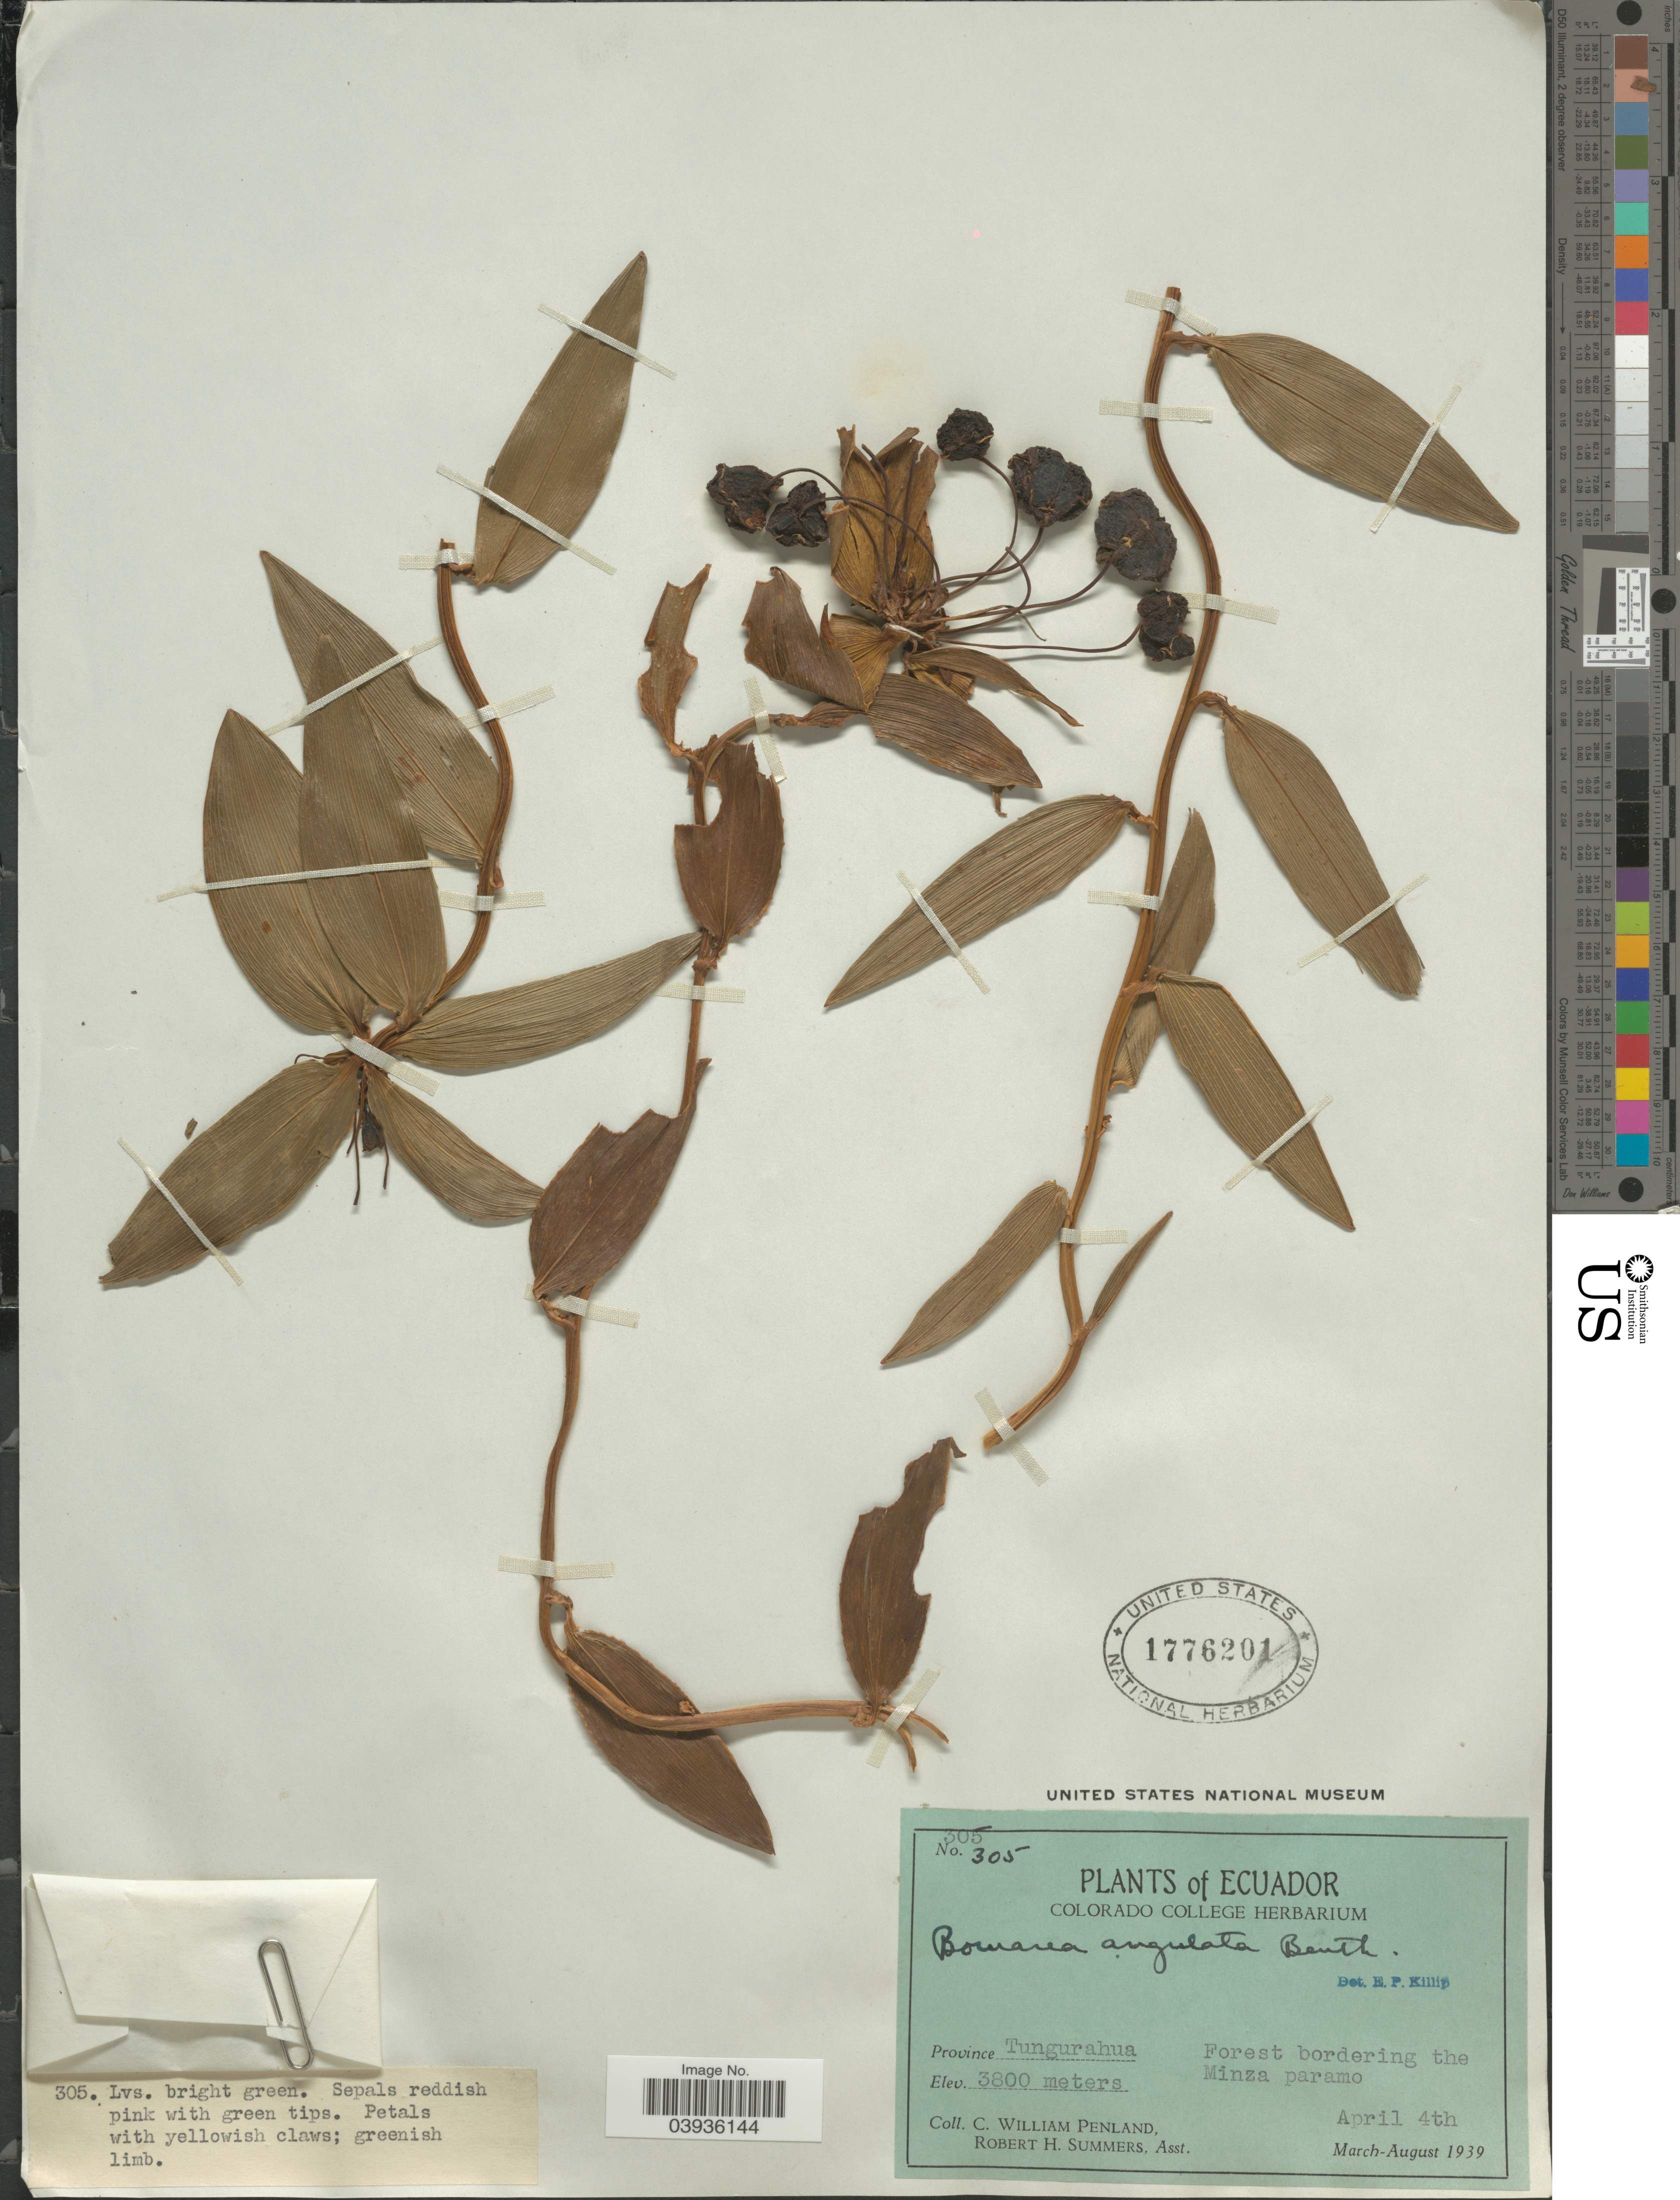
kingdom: Plantae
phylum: Tracheophyta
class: Liliopsida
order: Liliales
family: Alstroemeriaceae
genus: Bomarea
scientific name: Bomarea angulata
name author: Benth.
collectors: C. W. Penland & R. Summers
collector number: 305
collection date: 1939-04-04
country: Ecuador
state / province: Tungurahua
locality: Forest bordering the Minza paramo.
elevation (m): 3800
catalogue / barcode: US 1776201